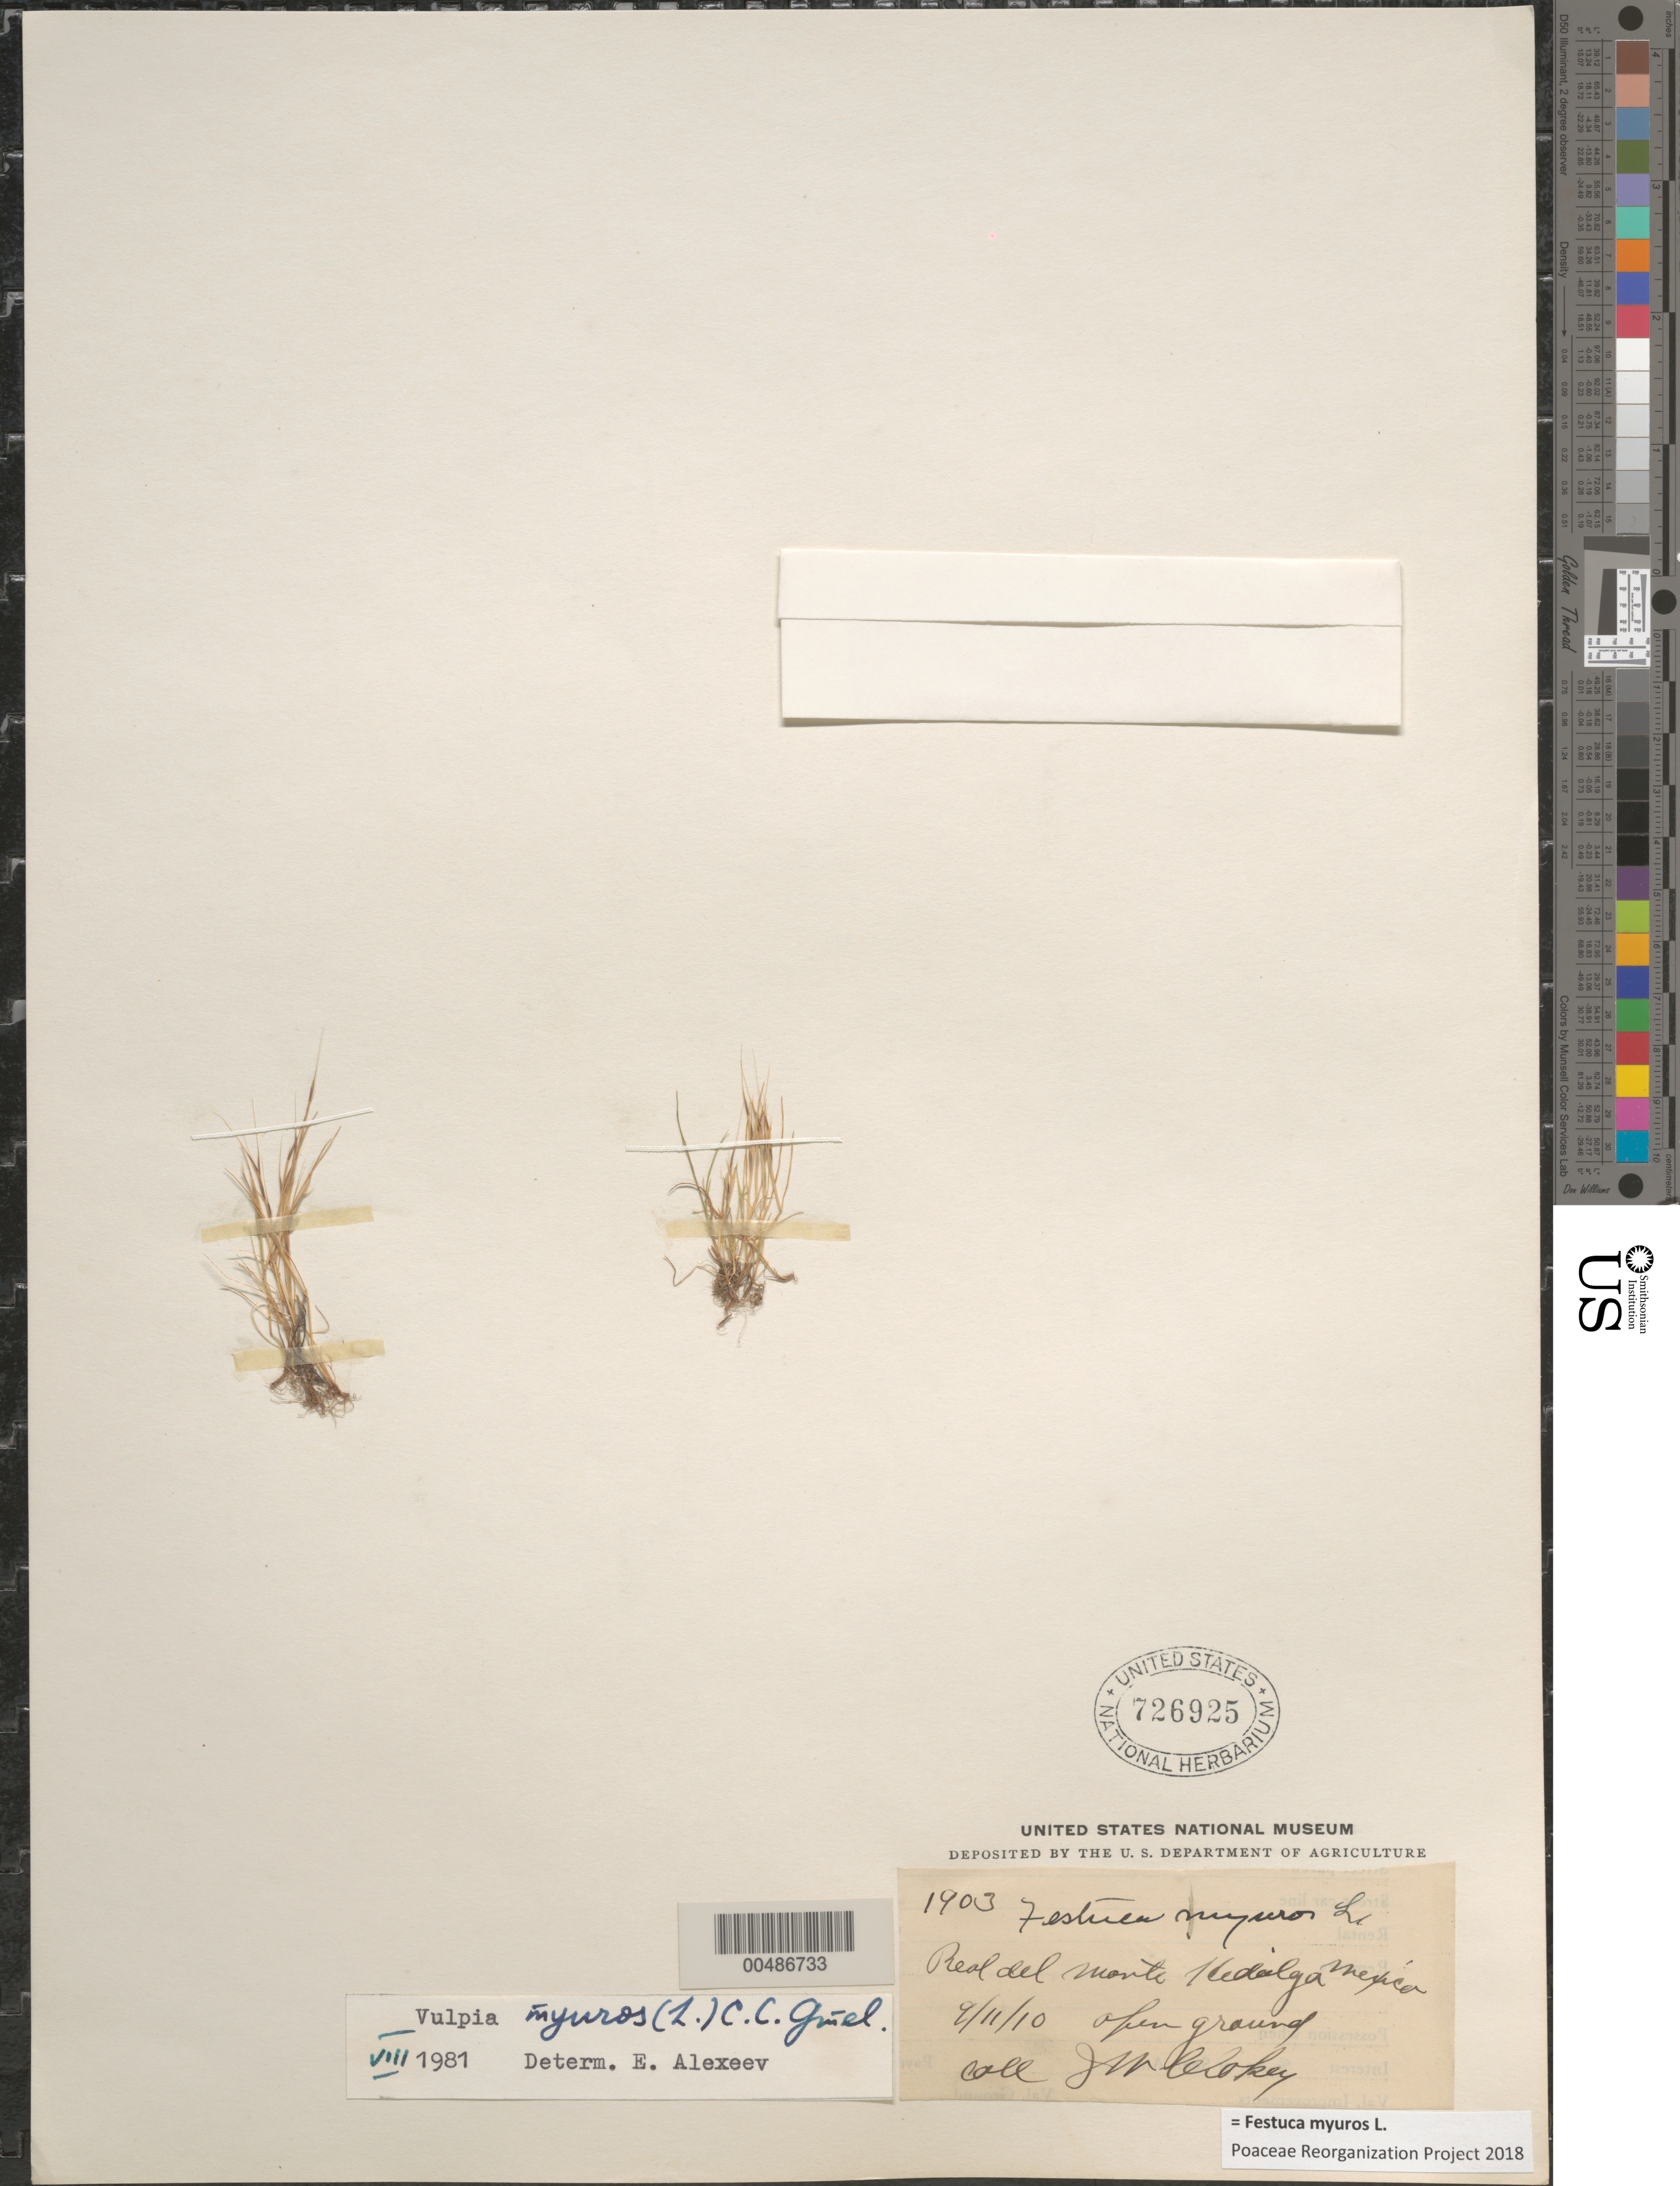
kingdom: Plantae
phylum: Tracheophyta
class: Liliopsida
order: Poales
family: Poaceae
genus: Festuca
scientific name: Festuca myuros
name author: L.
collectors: J. Clokey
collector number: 1903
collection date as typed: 11 Sep 1910 to 9 Nov 1910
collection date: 1910-09-11/1910-11-09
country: Mexico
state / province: Hidalgo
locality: Real del Monte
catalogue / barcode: US 726925